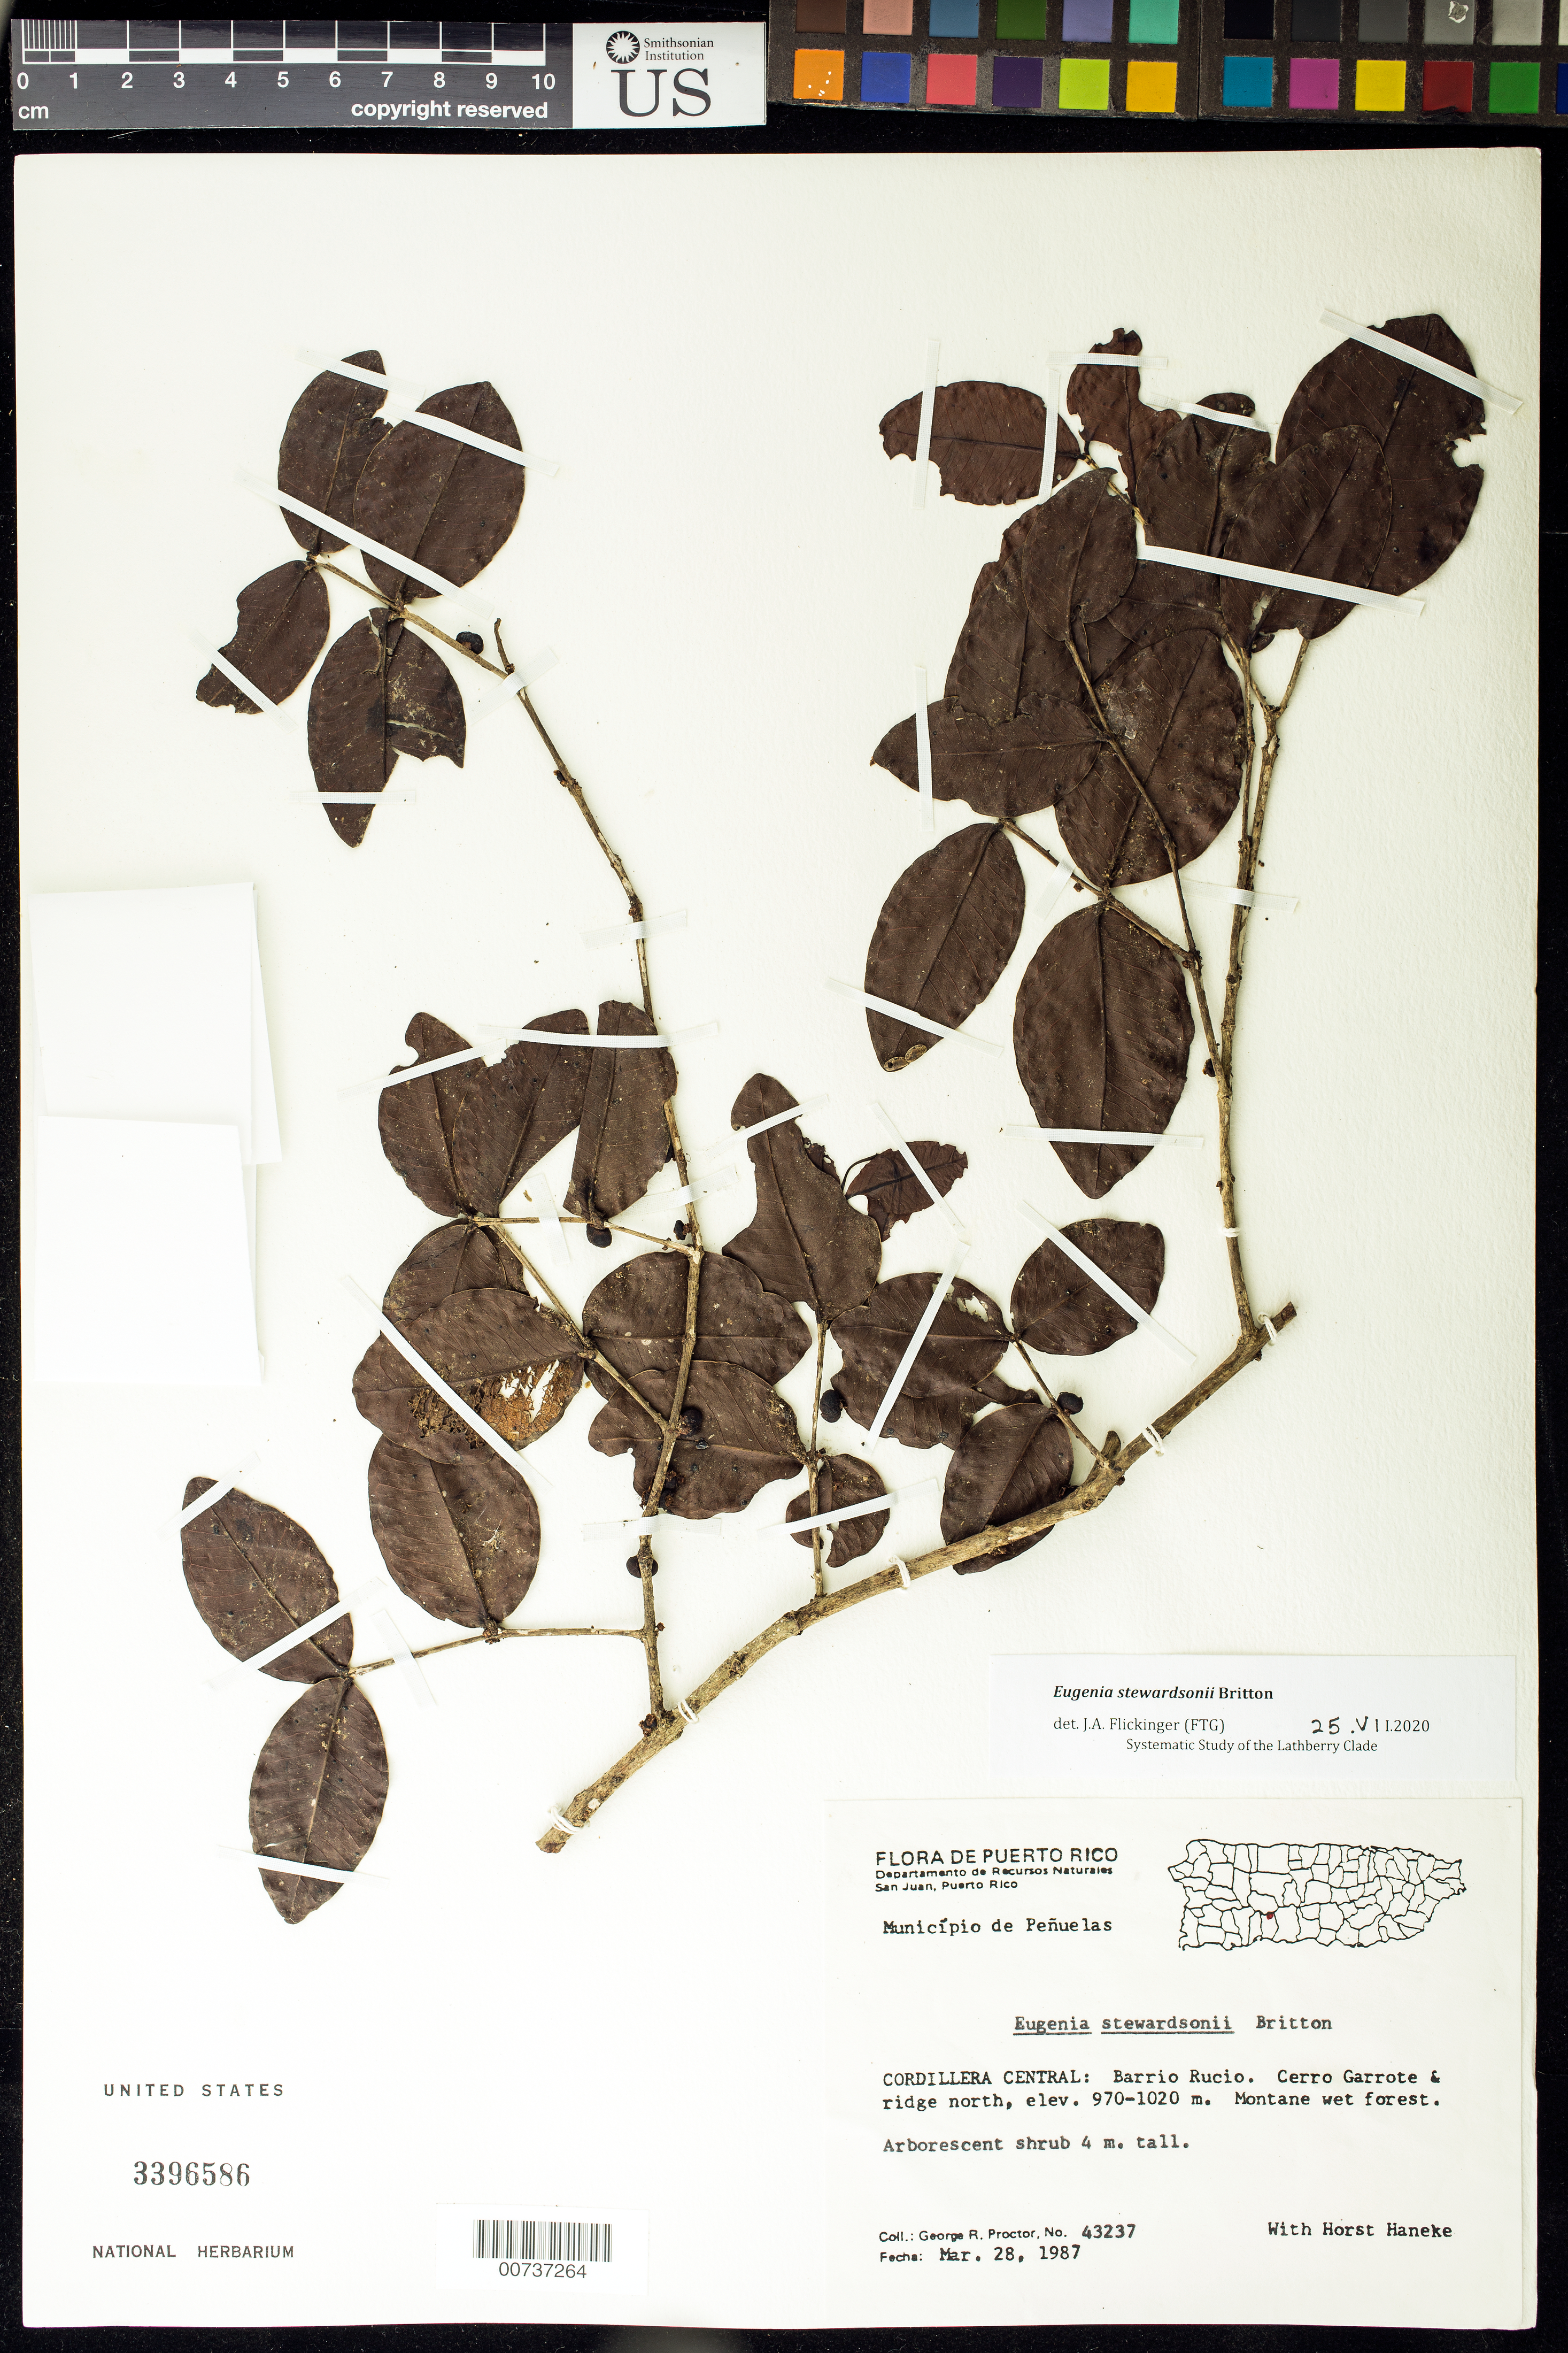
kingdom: Plantae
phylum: Tracheophyta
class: Magnoliopsida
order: Myrtales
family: Myrtaceae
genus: Eugenia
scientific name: Eugenia stewardsonii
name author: Britton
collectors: G. R. Proctor & H. Haneke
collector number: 43237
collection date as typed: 28 Mar 1987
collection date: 1987-03-28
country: Puerto Rico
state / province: Peñuelas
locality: Cordillera Central: Barrio Rucio. Cerro Garrote & ridge north. Municipio de Peñuelas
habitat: Montane wet forest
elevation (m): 970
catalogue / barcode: US 3396586